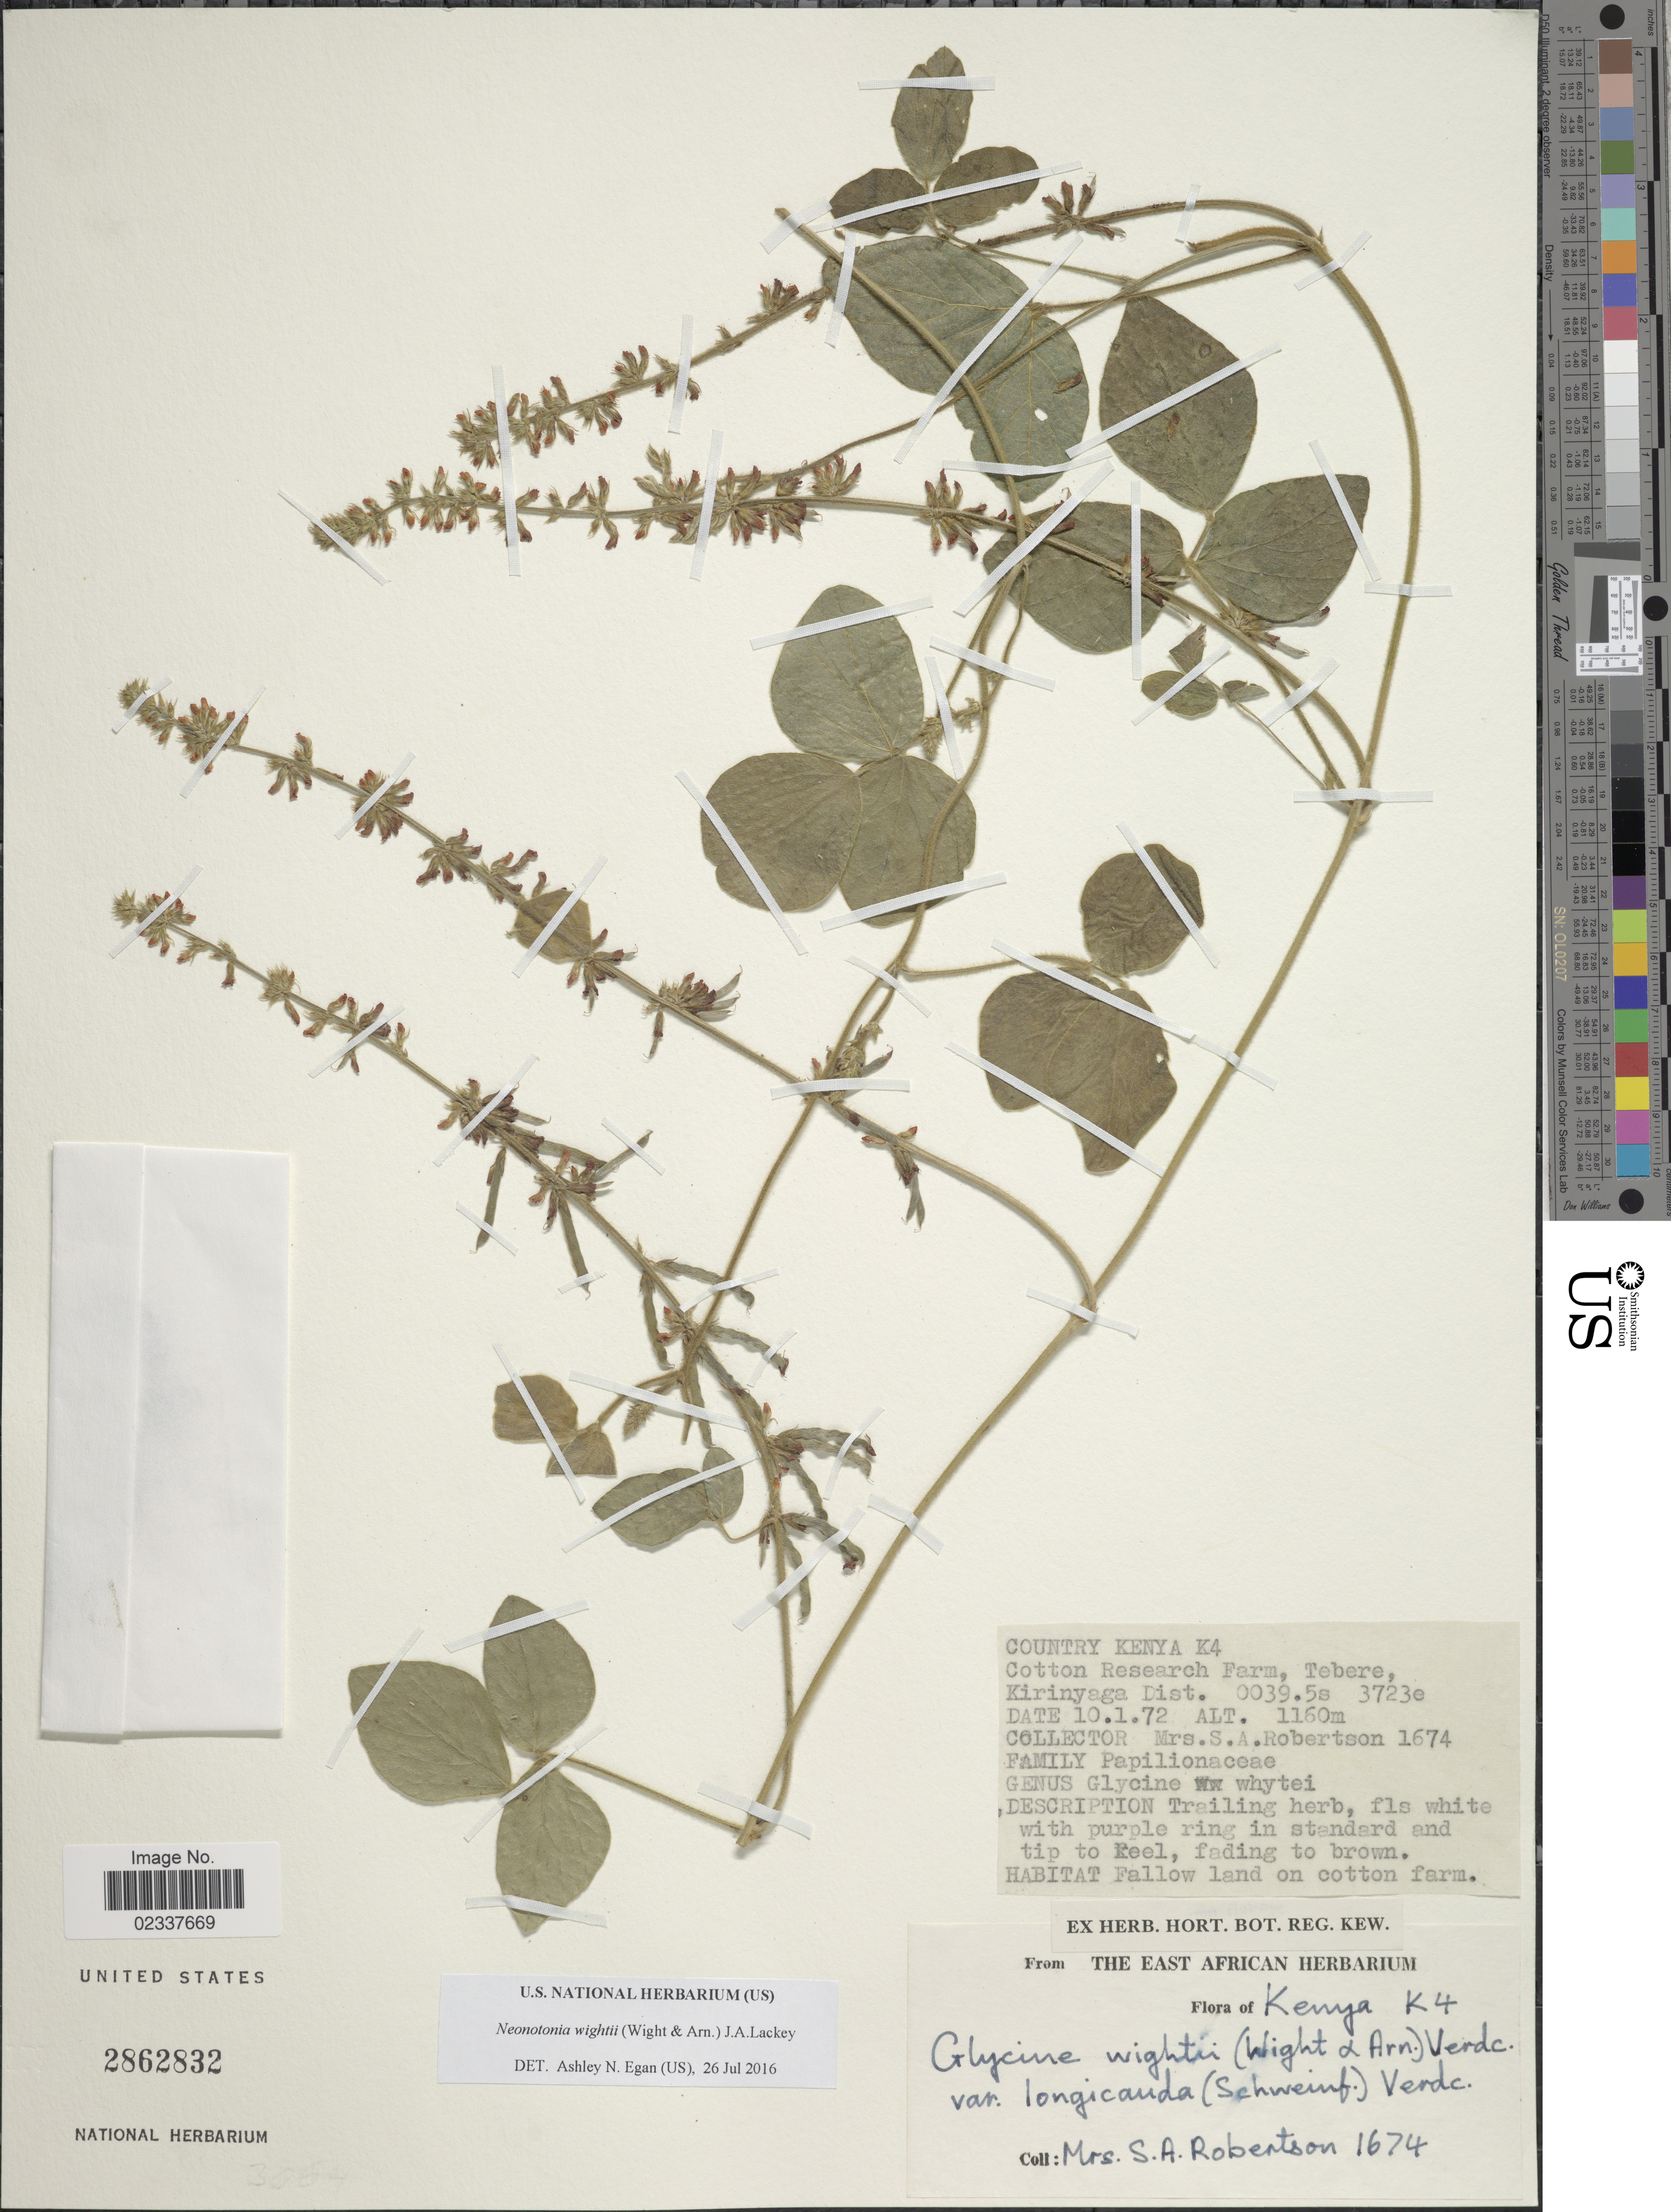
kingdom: Plantae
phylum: Tracheophyta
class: Magnoliopsida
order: Fabales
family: Fabaceae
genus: Neonotonia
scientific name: Neonotonia wightii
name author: (Arn.) J.A. Lackey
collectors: S. Robertson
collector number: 1674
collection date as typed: Transcribed d/m/y: 10/1/72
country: Kenya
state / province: Kirinyaga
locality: Kenya K4, Cotton Research Farm, Tebere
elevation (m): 1160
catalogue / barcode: US 2862832